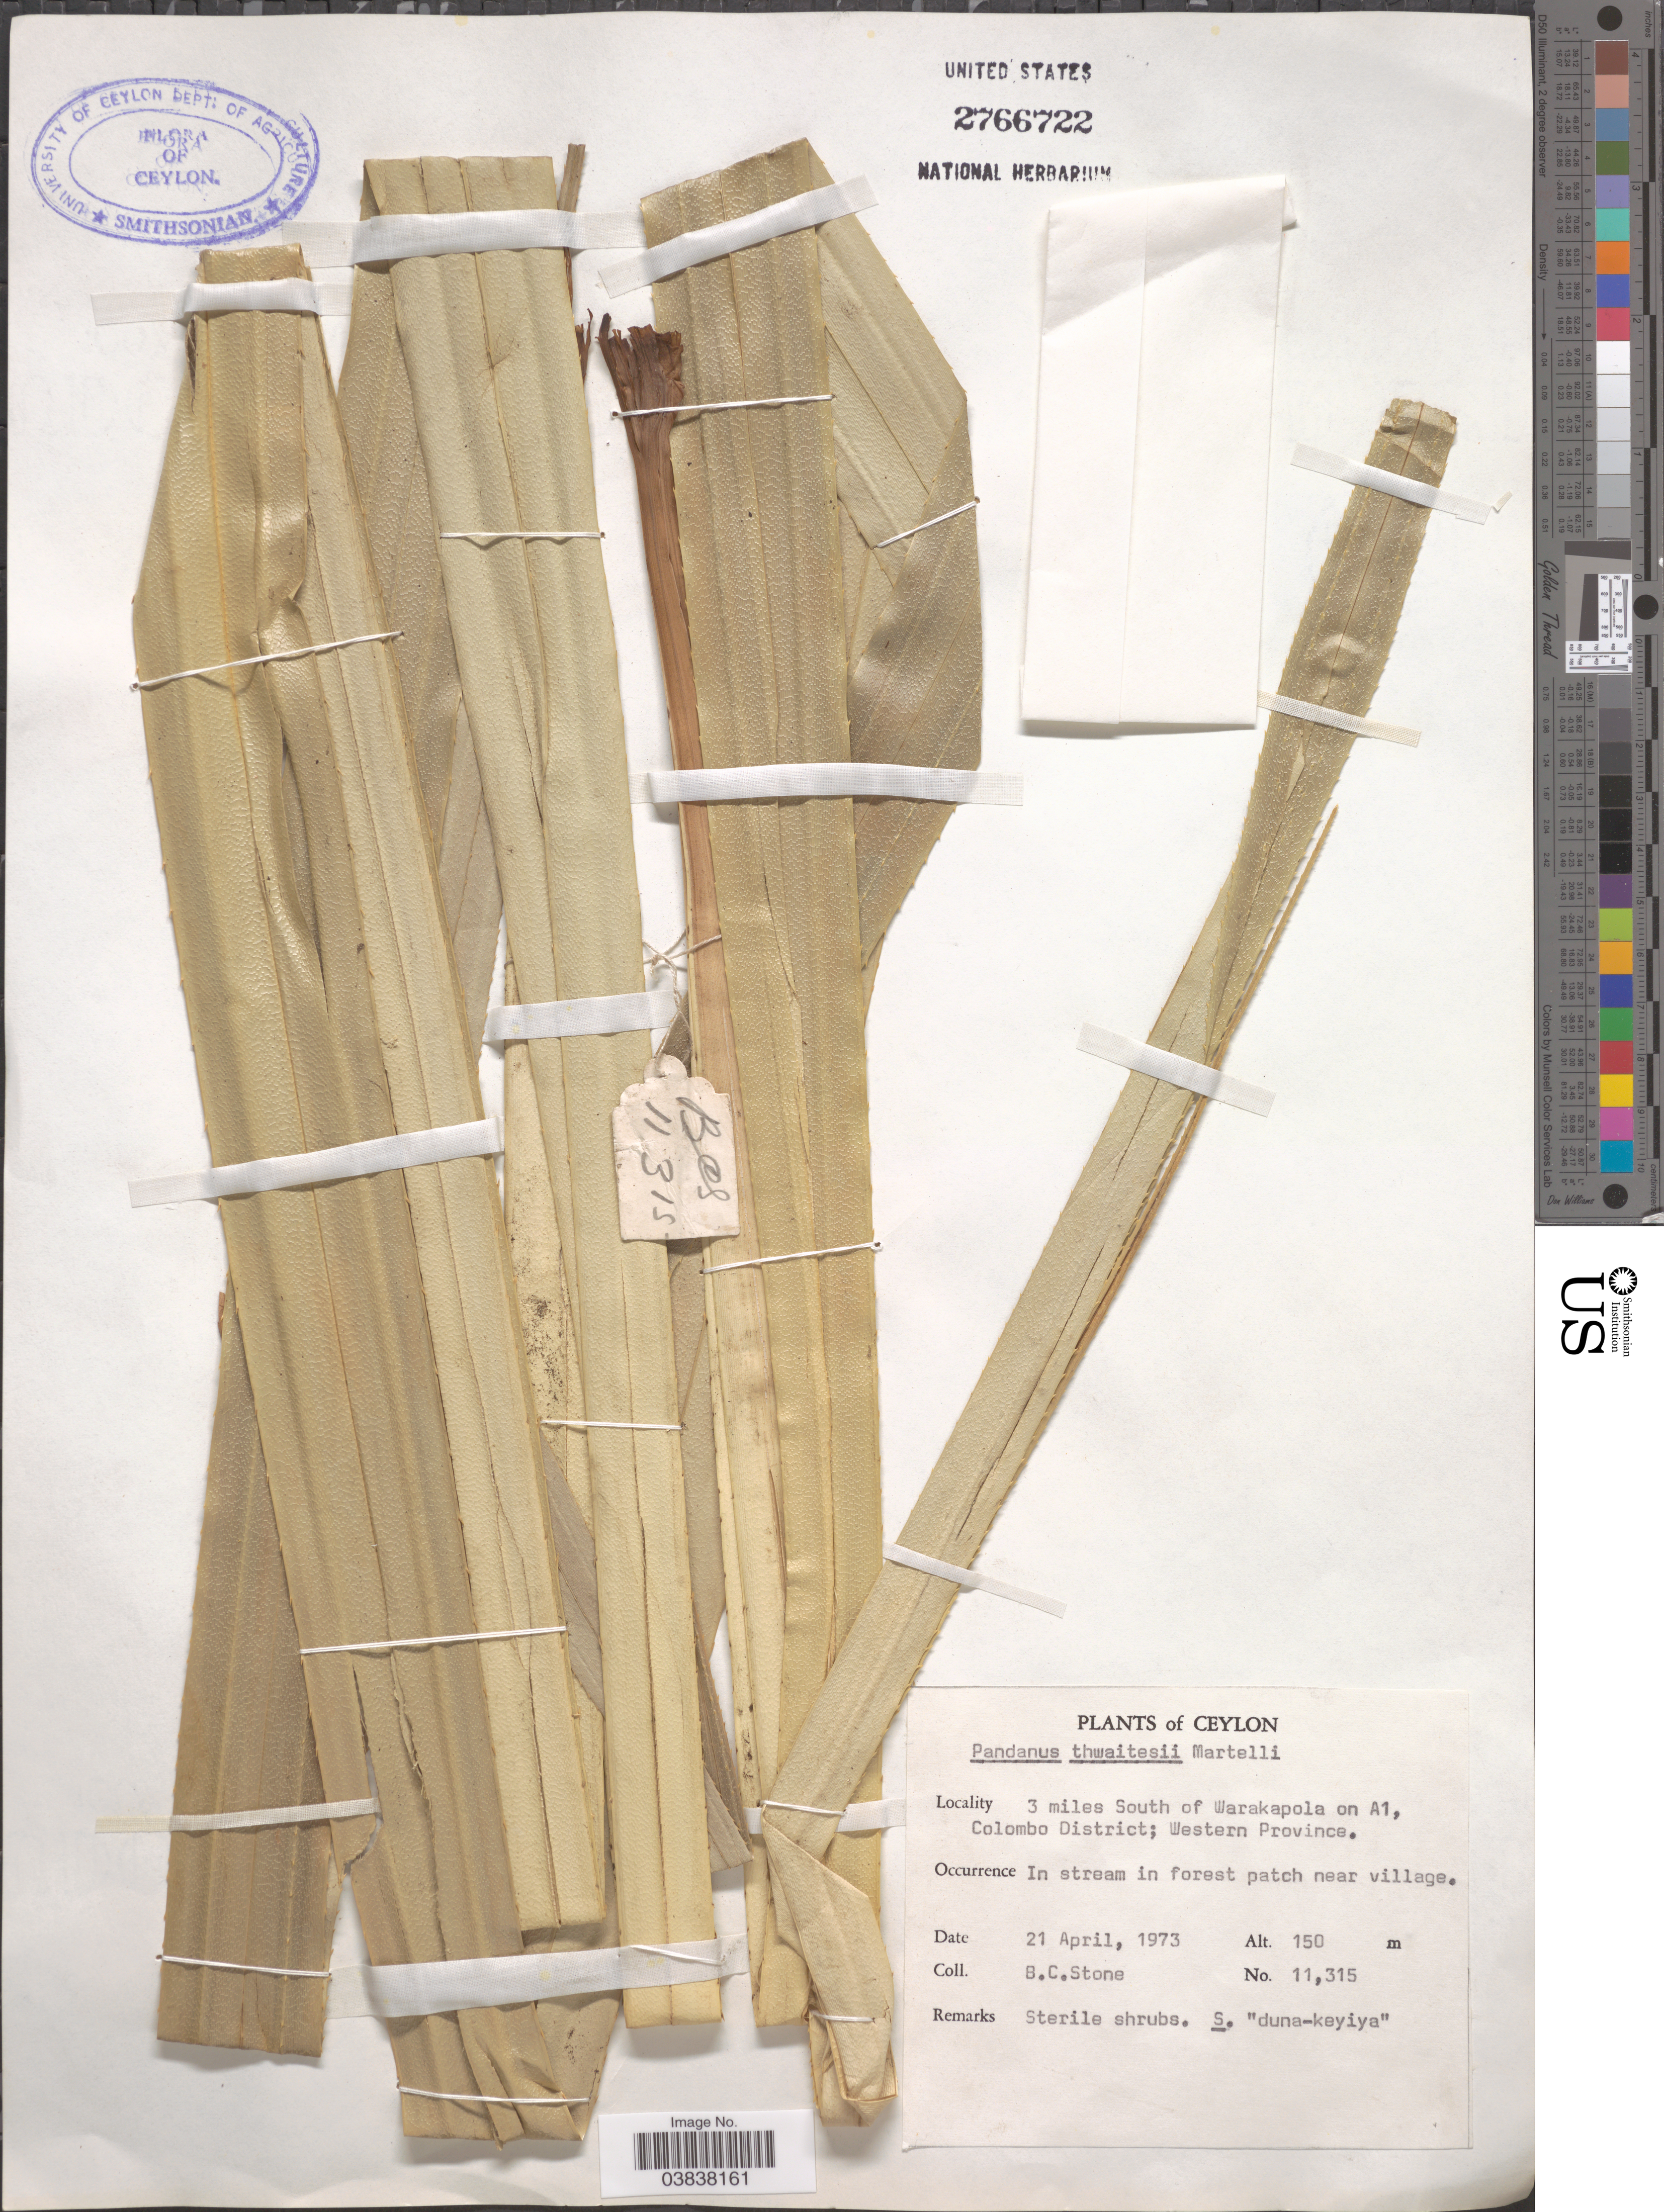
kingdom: Plantae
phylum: Tracheophyta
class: Liliopsida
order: Pandanales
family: Pandanaceae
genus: Pandanus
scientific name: Pandanus thwaitesii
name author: Martelli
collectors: B. C. Stone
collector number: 11315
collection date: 1973-04-21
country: Sri Lanka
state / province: Western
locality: Ceylon. 3 miles South of Warakapola on A1, Colombo District. In forest patch near village.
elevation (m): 150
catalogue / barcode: US 2766722